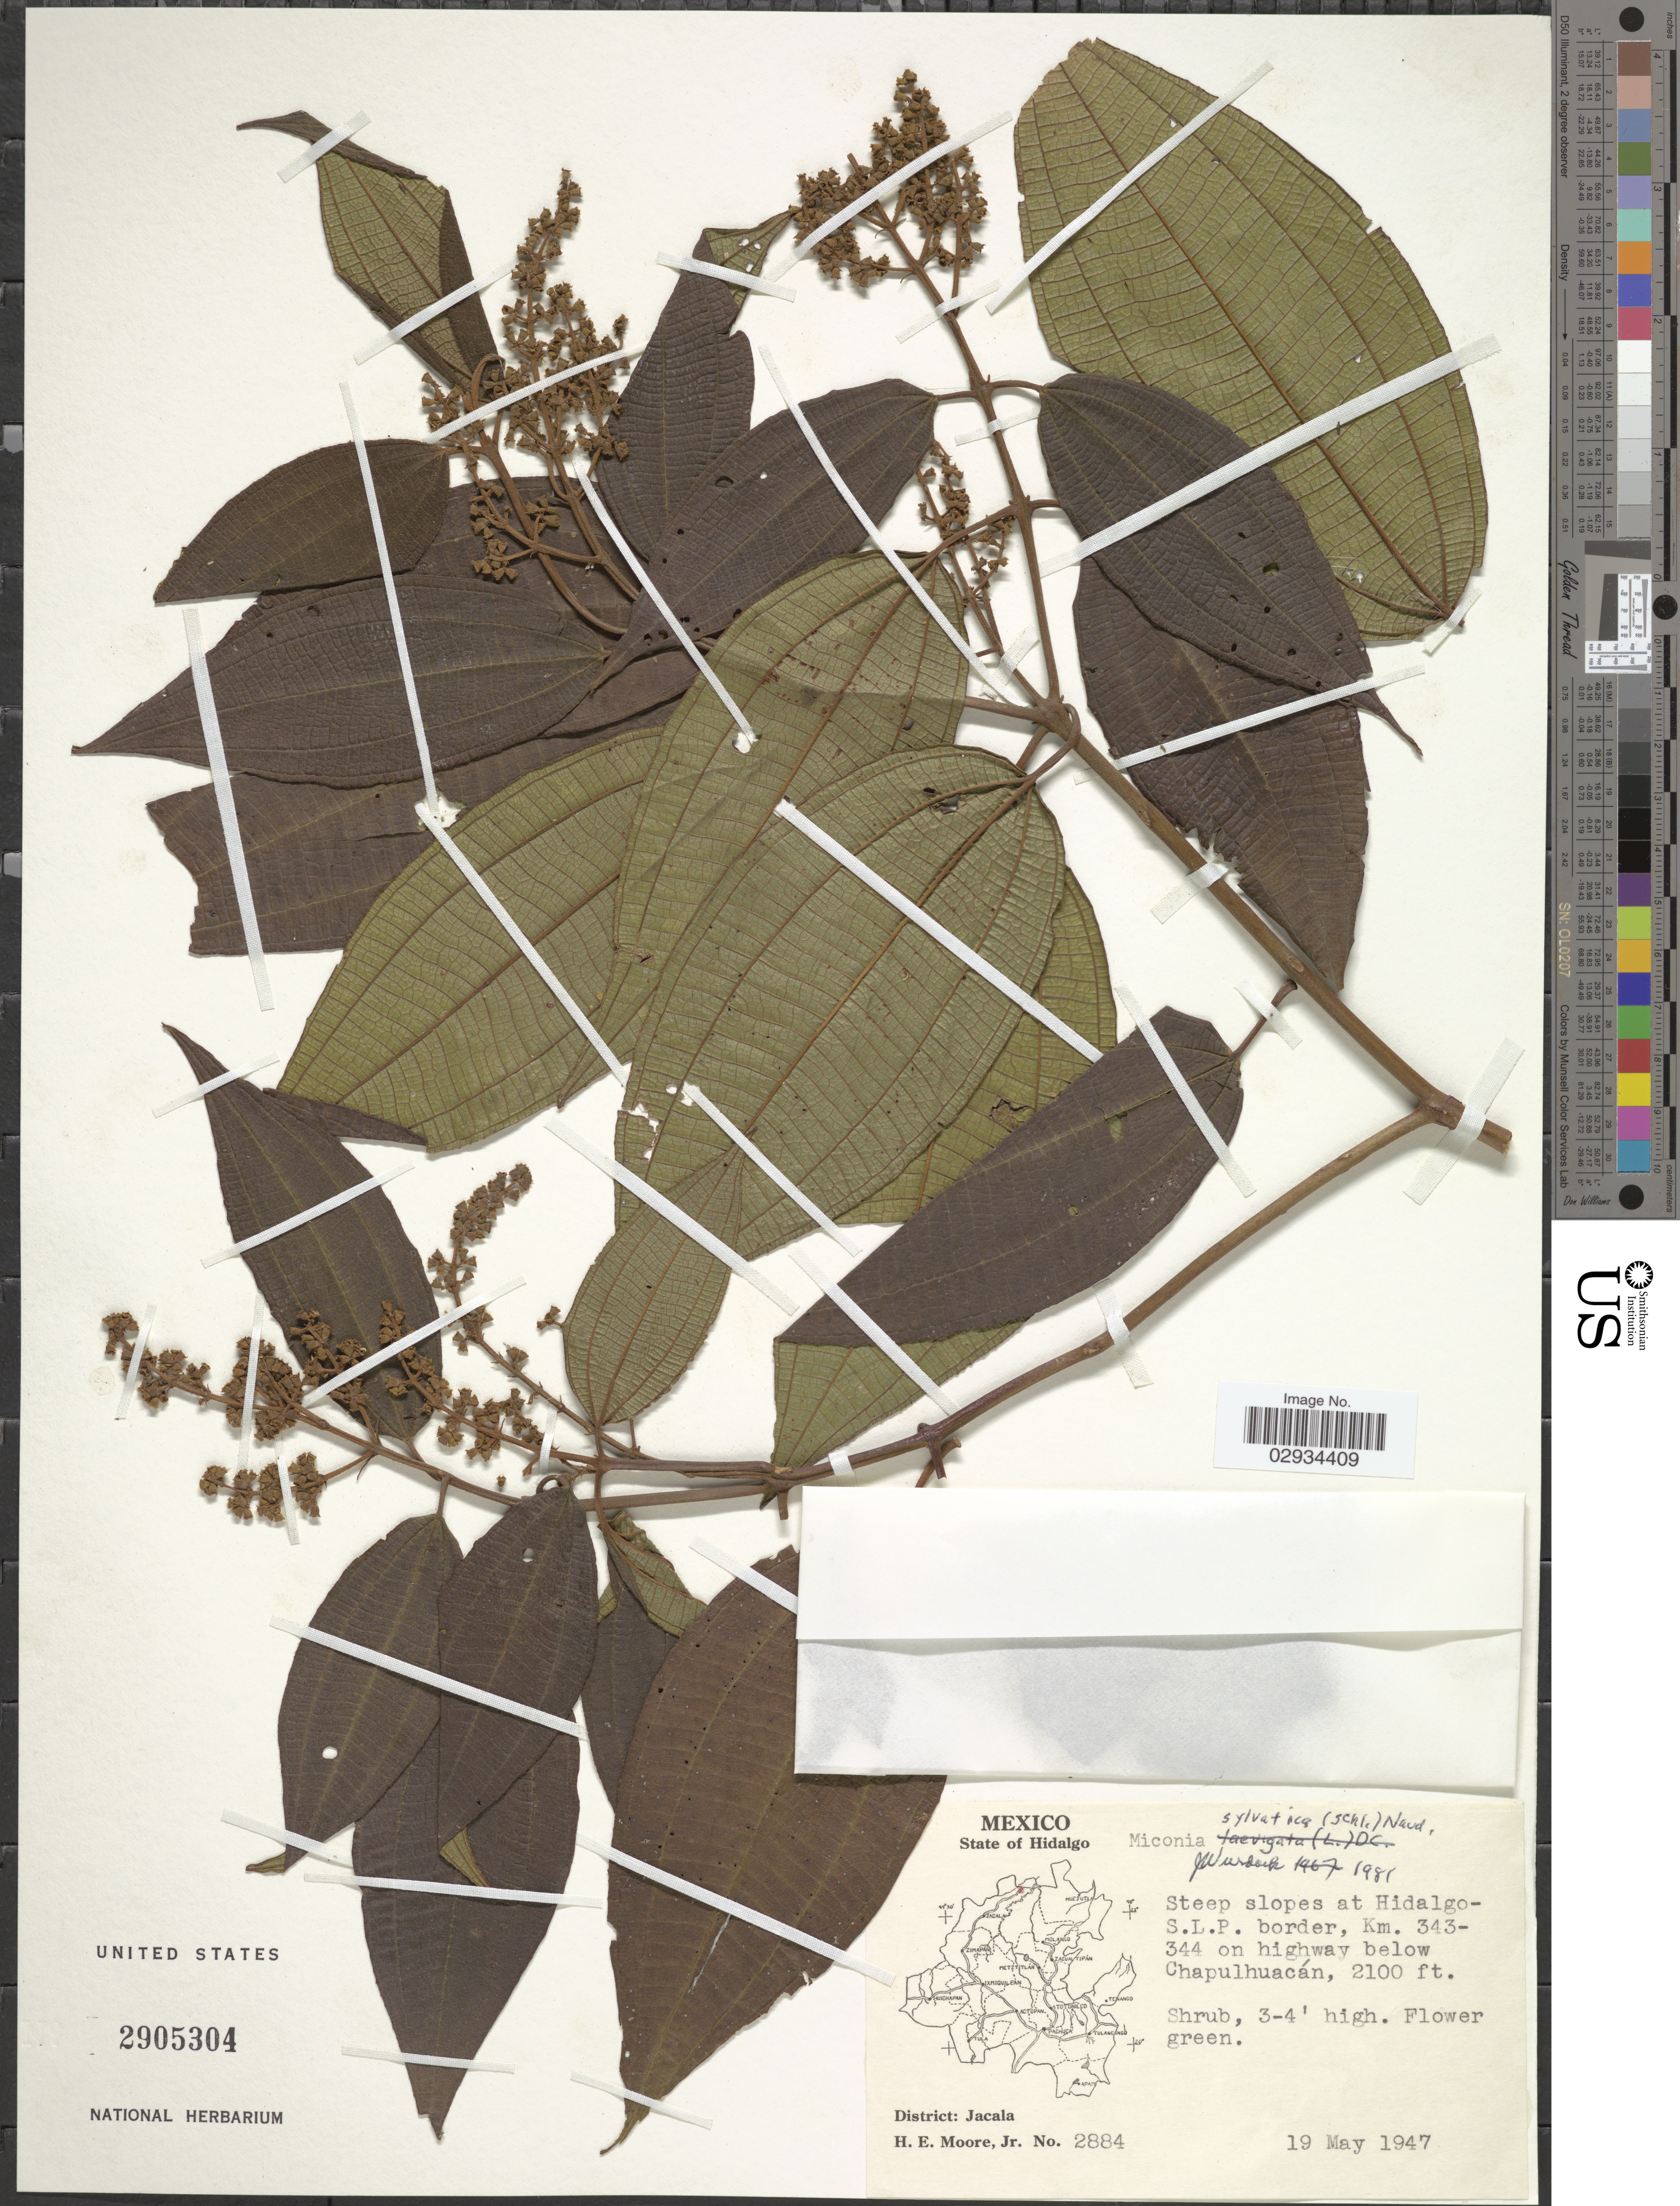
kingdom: Plantae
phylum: Tracheophyta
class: Magnoliopsida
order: Myrtales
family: Melastomataceae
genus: Miconia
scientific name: Miconia sylvatica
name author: (Schltdl.) Naudin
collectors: H. Moore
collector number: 2884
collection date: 1947-05-19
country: Mexico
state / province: Hidalgo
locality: Steep slopes at Hidalgo-S.L.P. border, Km. 343-344 on highway below Chapulhuacán. District: Jacala.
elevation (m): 640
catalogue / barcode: US 2905304